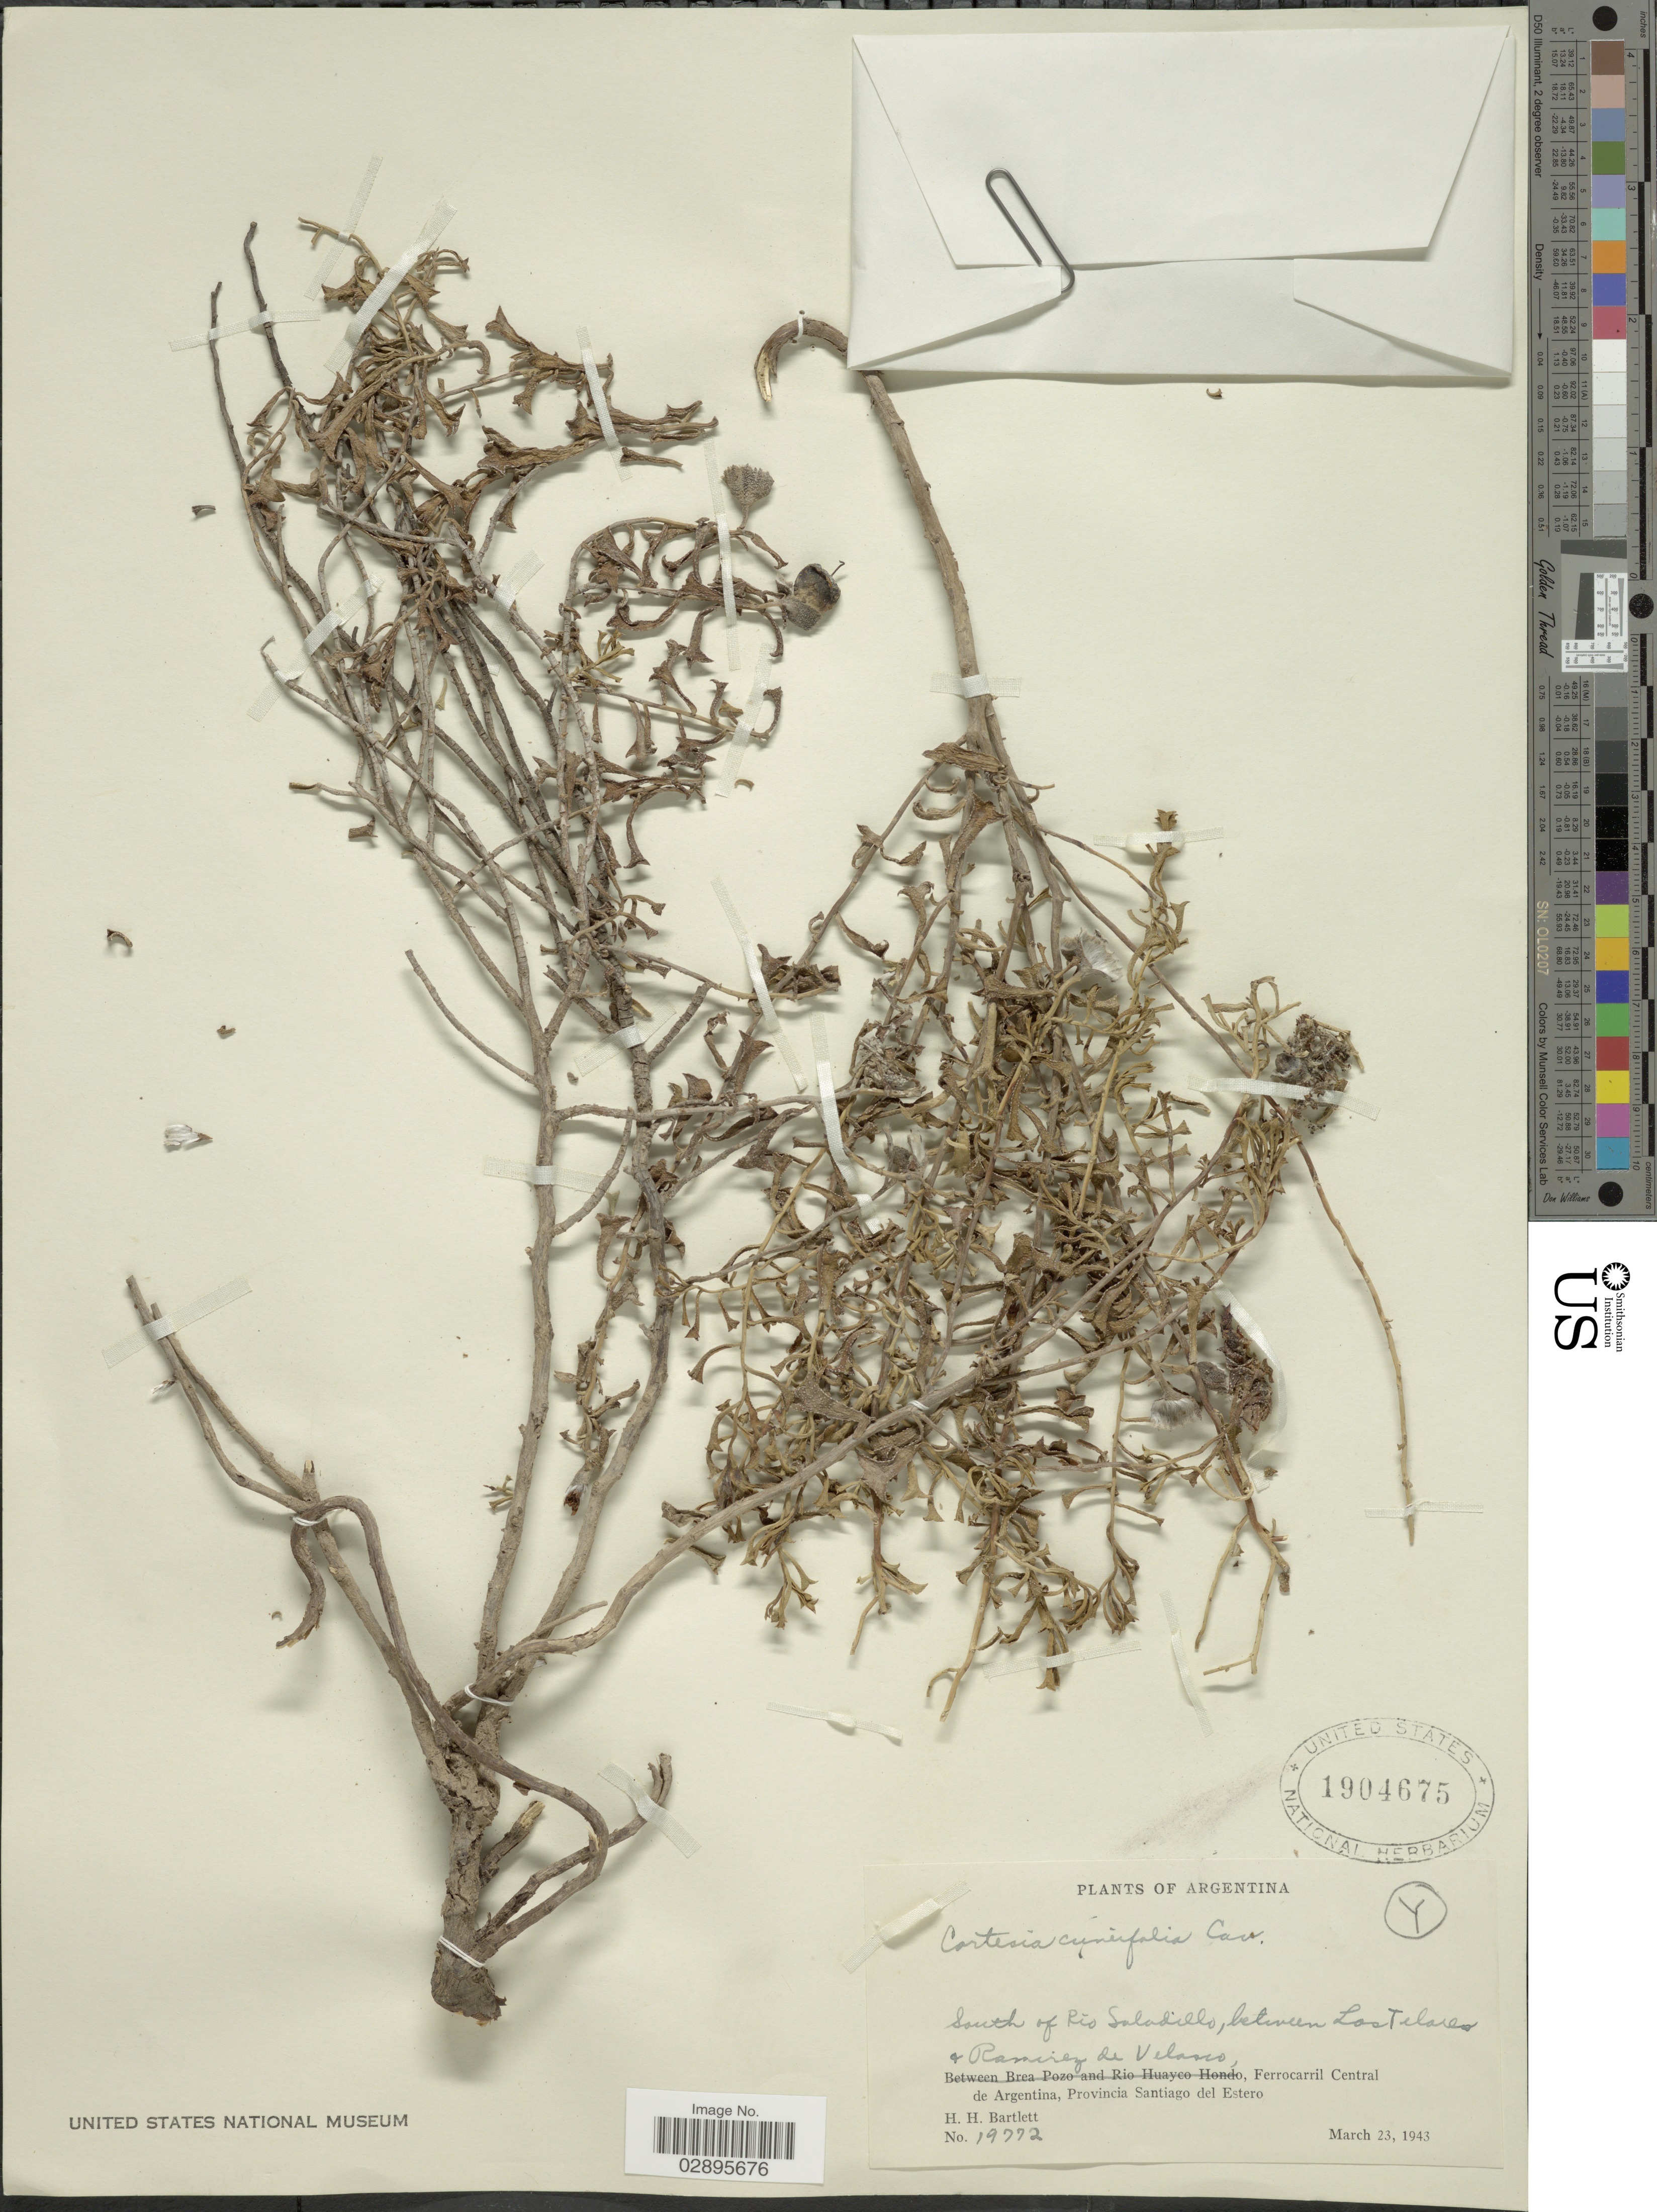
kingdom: Plantae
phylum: Tracheophyta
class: Magnoliopsida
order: Boraginales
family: Ehretiaceae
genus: Cortesia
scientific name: Cortesia cuneifolia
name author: Cav.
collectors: H. H. Bartlett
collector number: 19772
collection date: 1943-03-23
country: Argentina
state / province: Santiago del Estero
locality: South of Rio Saladillo between Los Telares and Ramirez de Velazco, Ferrocarril Central de Argentina.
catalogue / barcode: US 1904675